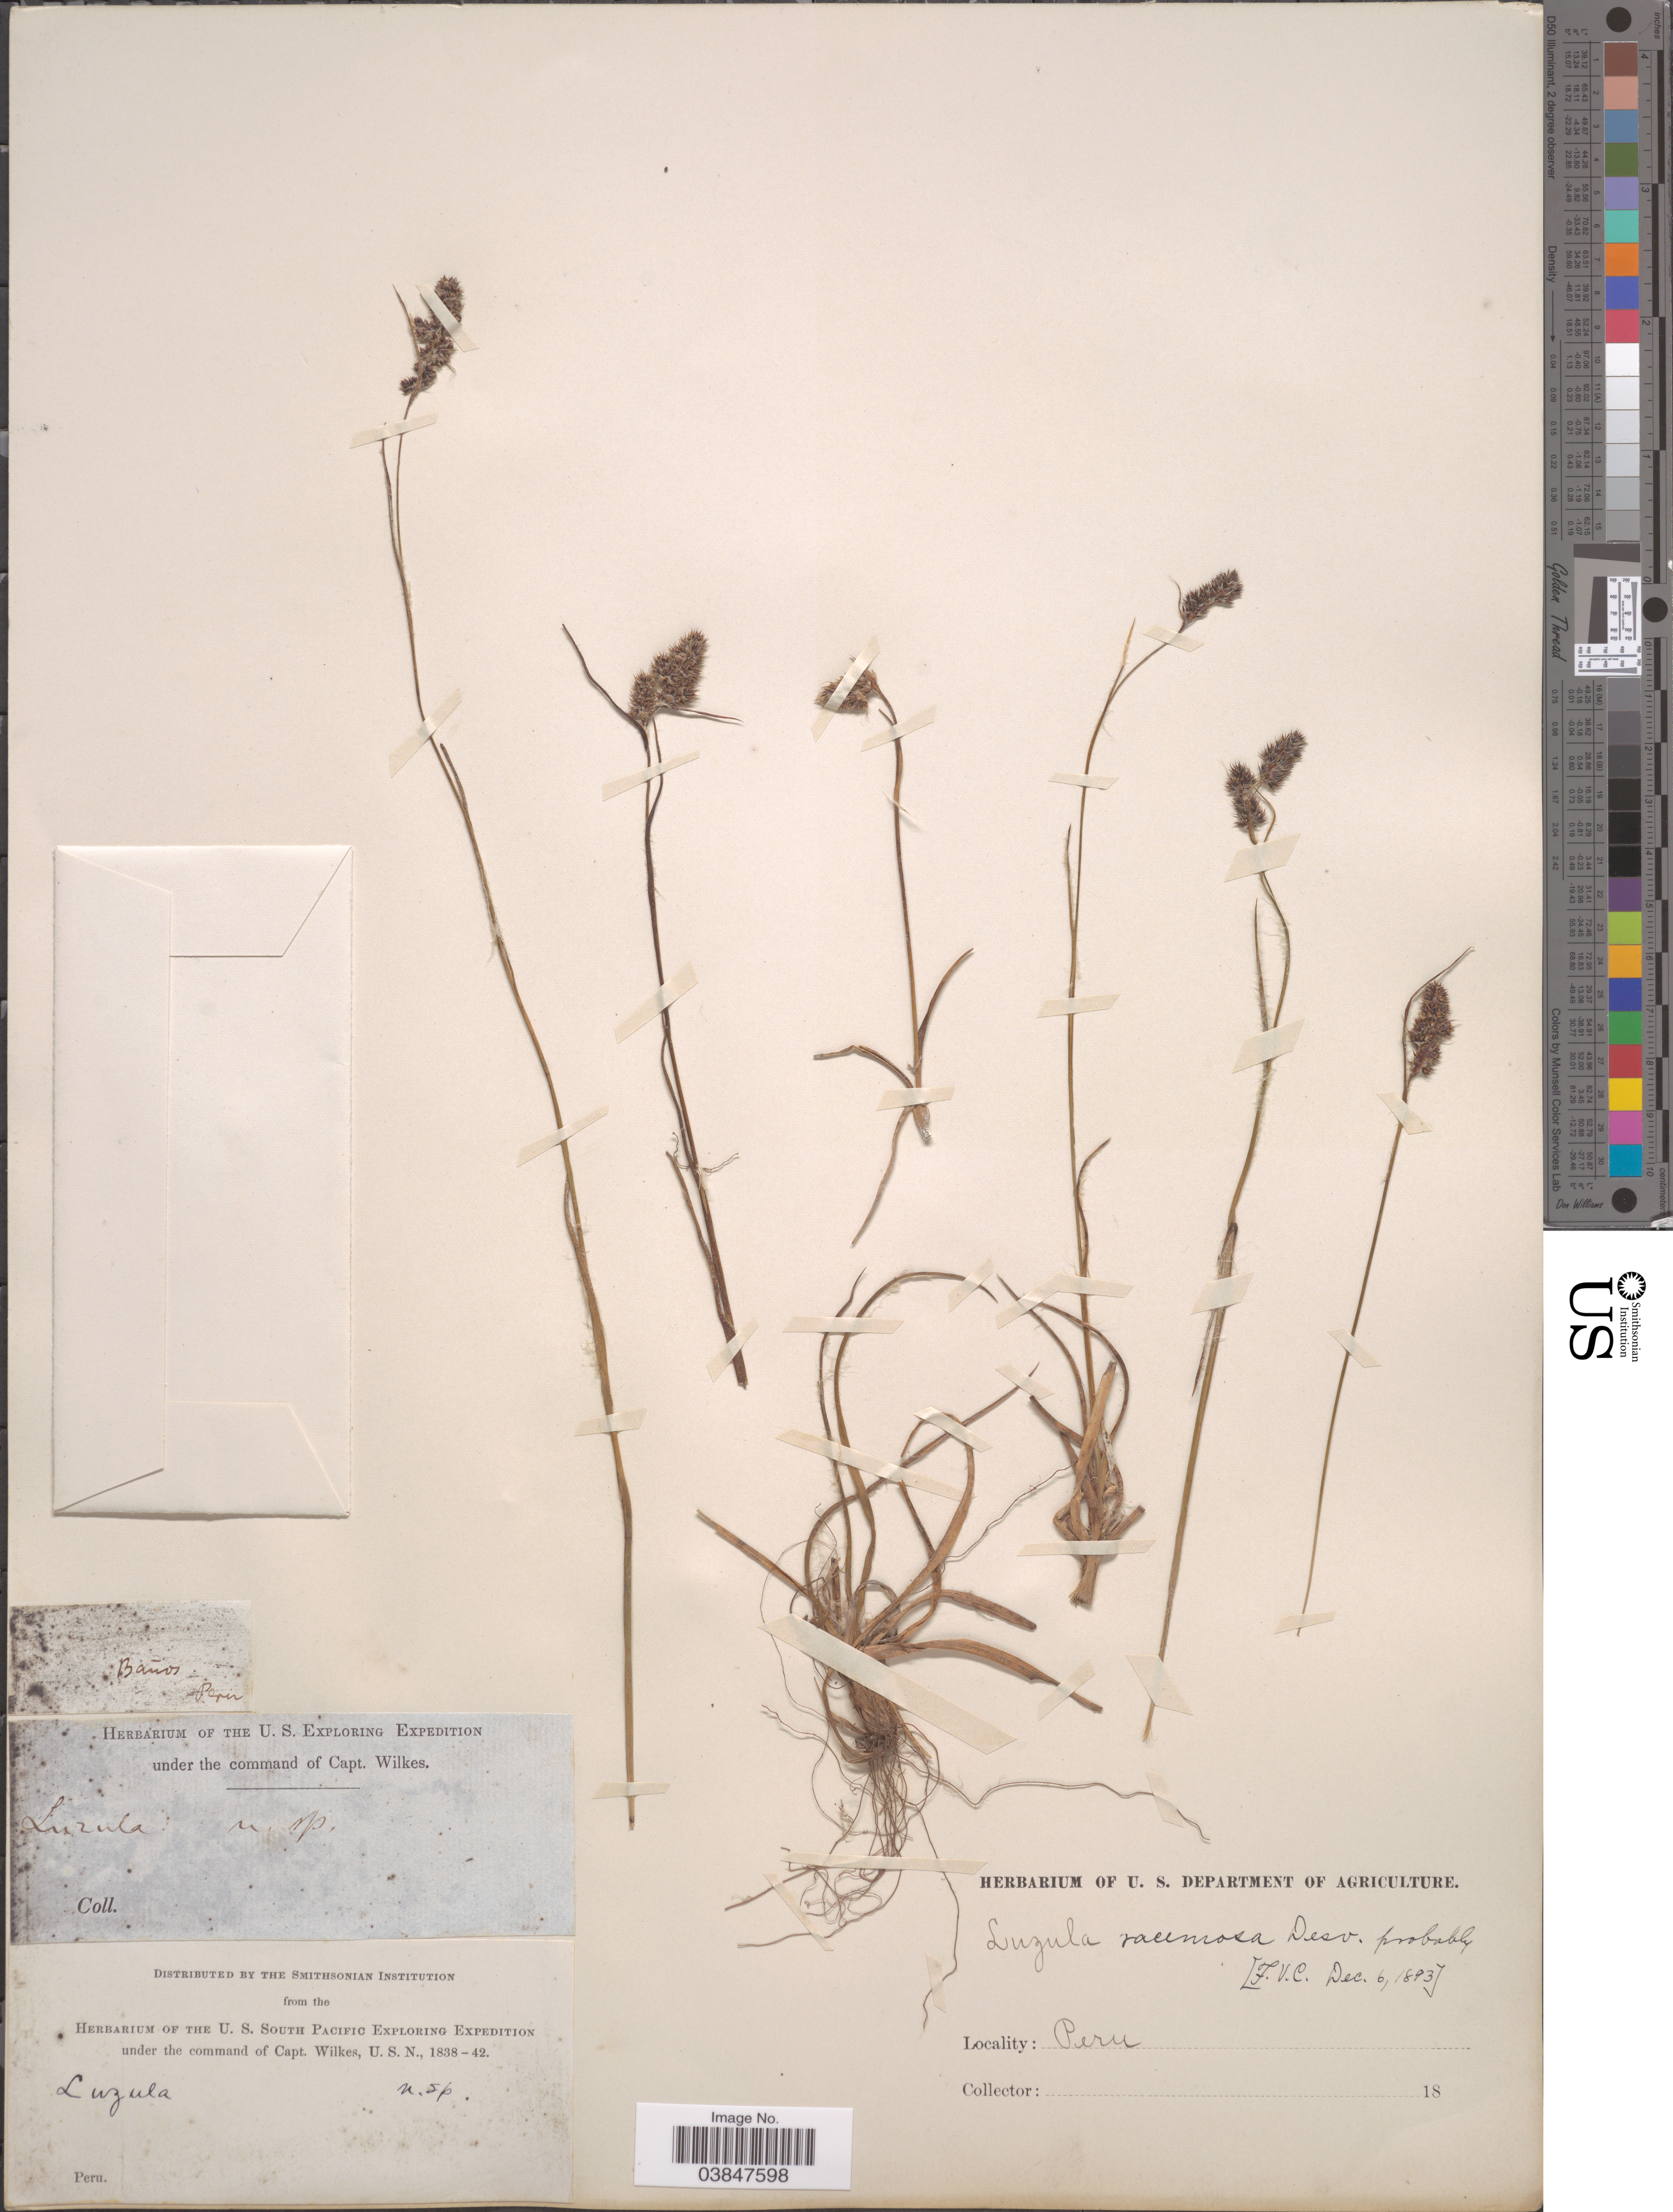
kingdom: Plantae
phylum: Tracheophyta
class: Liliopsida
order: Poales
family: Juncaceae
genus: Luzula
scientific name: Luzula racemosa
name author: Desv.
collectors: Wilkes Explor. Exped.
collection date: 1838/1842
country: Peru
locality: Baños.